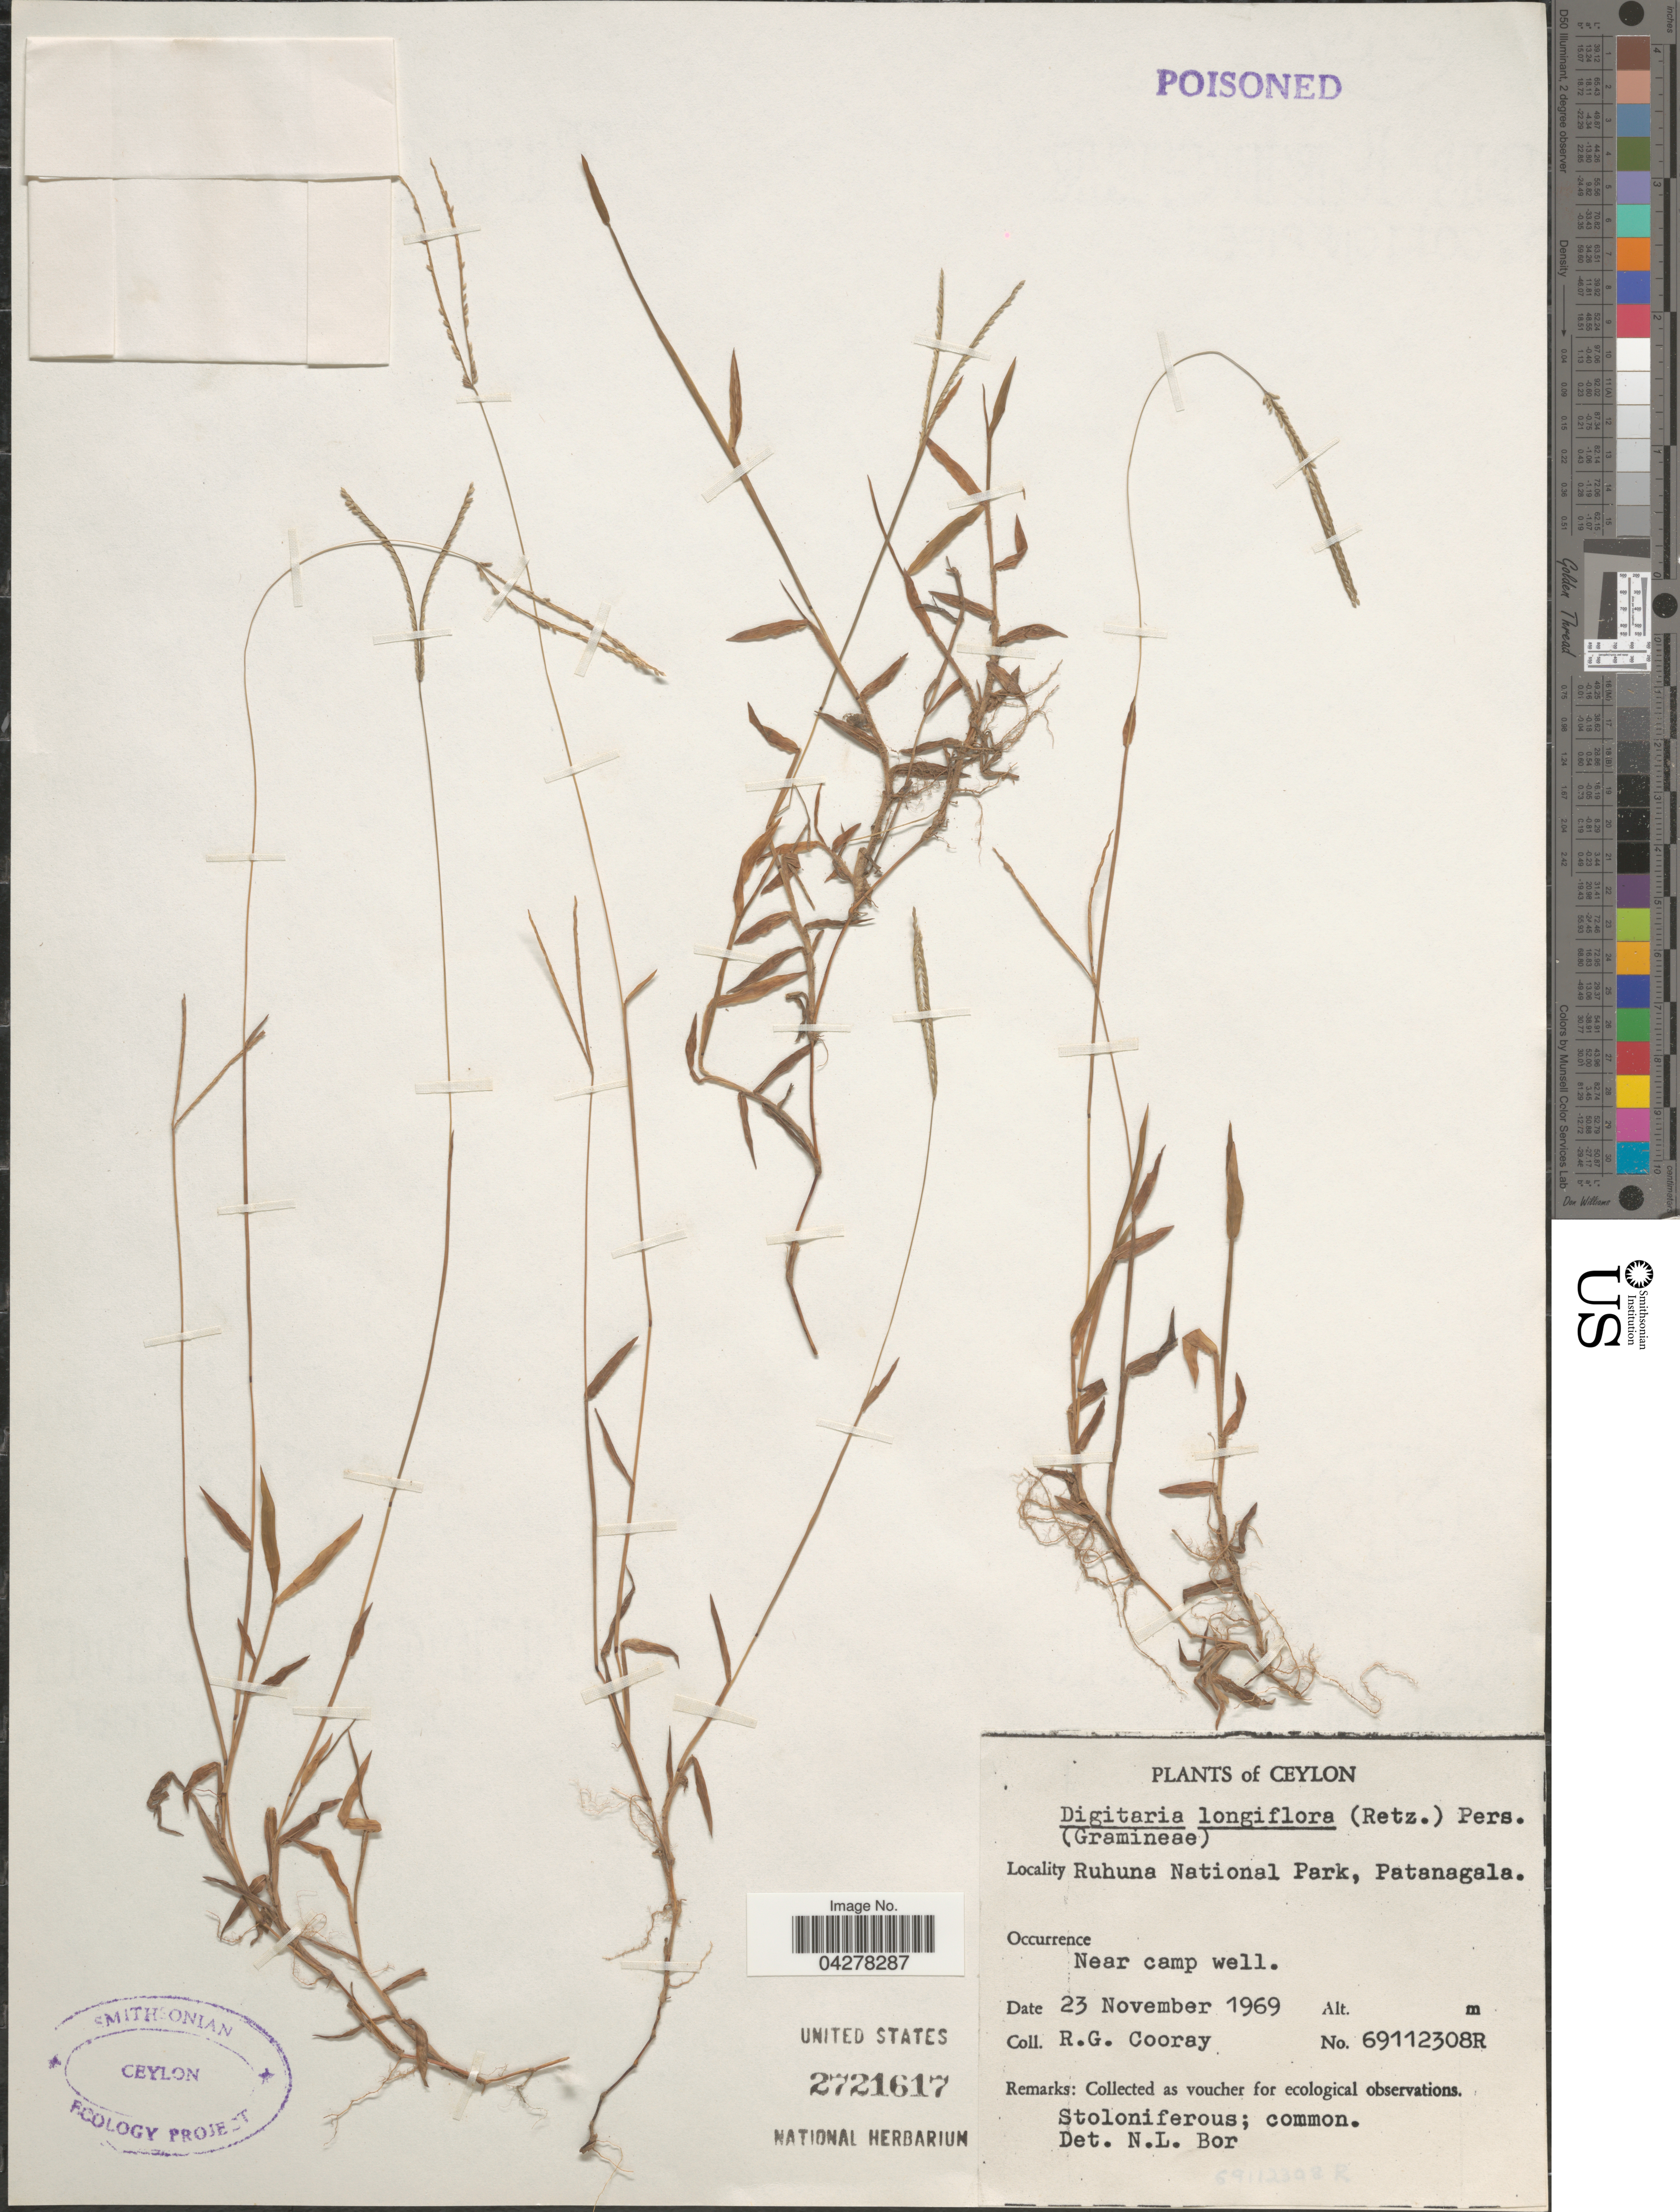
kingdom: Plantae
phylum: Tracheophyta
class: Liliopsida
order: Poales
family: Poaceae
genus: Digitaria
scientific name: Digitaria longiflora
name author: (Retz.) Pers.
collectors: R. Cooray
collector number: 69112308R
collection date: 1969-11-23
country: Sri Lanka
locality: Ceylon. Ruhuna National Park, Patanagala. Near camp well.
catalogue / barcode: US 2721617